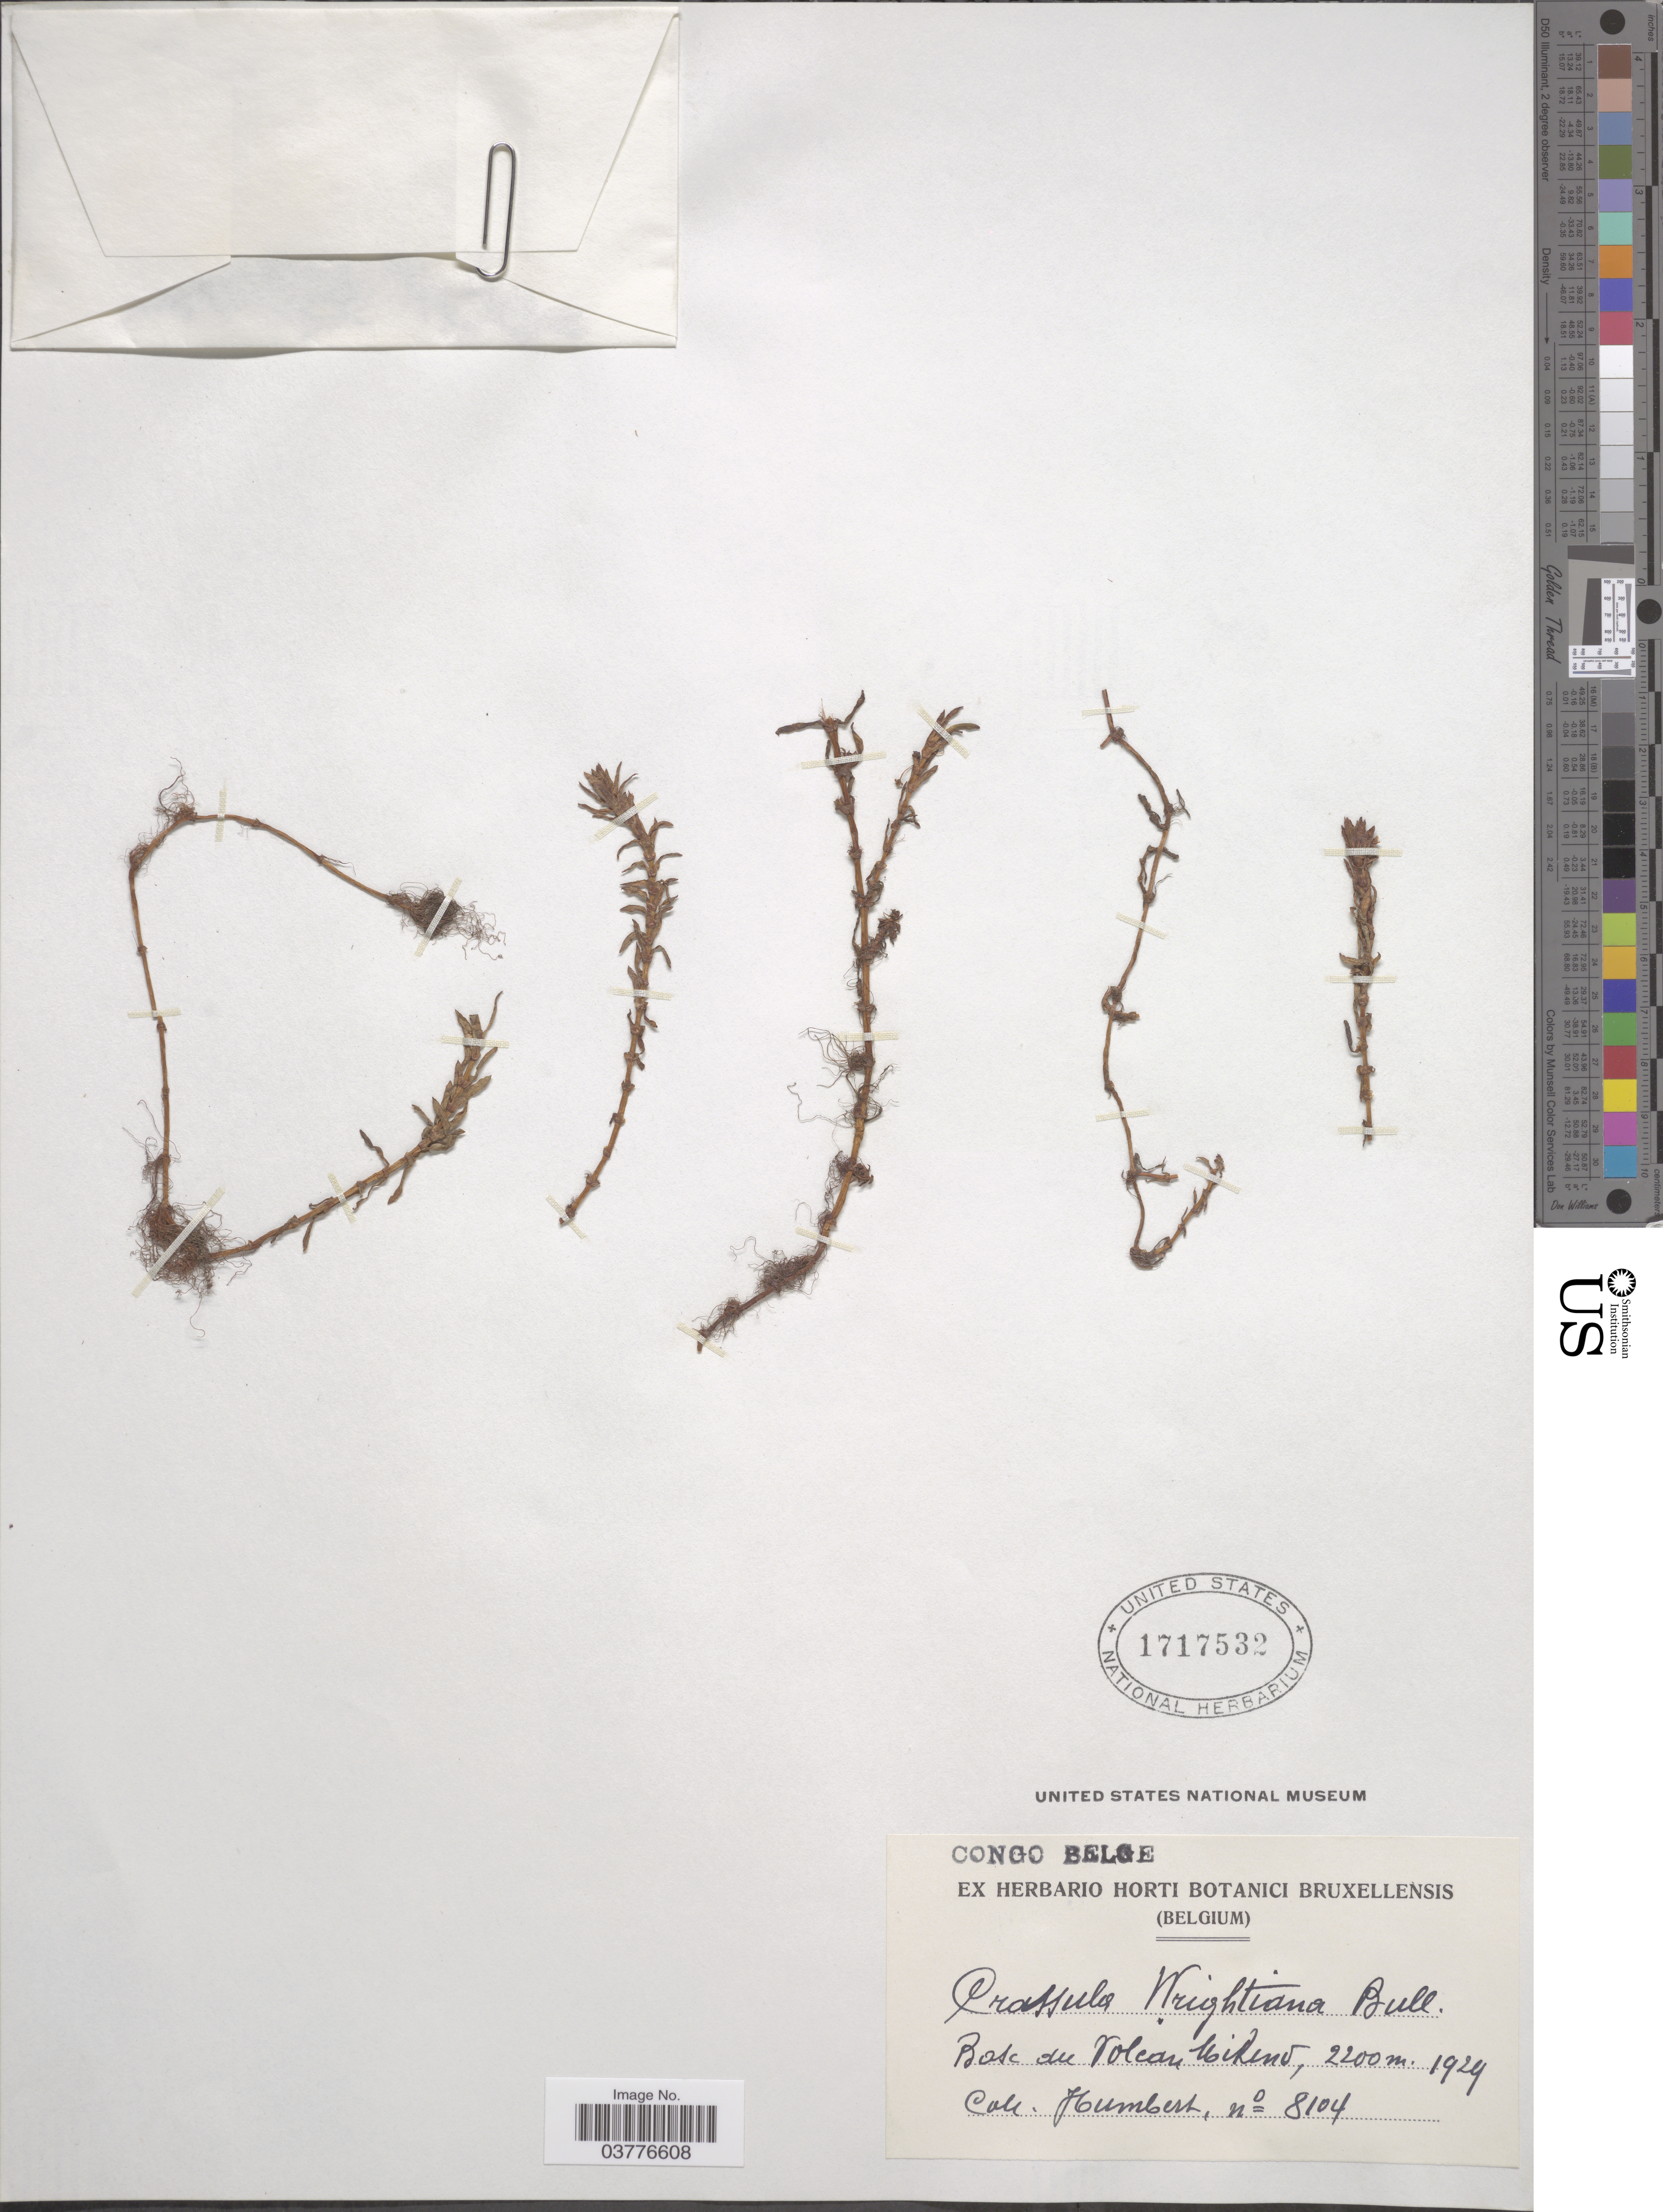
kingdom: Plantae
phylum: Tracheophyta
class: Magnoliopsida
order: Saxifragales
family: Crassulaceae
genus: Crassula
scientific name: Crassula wrightiana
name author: Bullock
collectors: -- Humbert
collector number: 8104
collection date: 1929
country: Congo, Democratic Republic of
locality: Congo Belge. Base du Volcan Mikend*.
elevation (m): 2200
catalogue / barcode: US 1717532